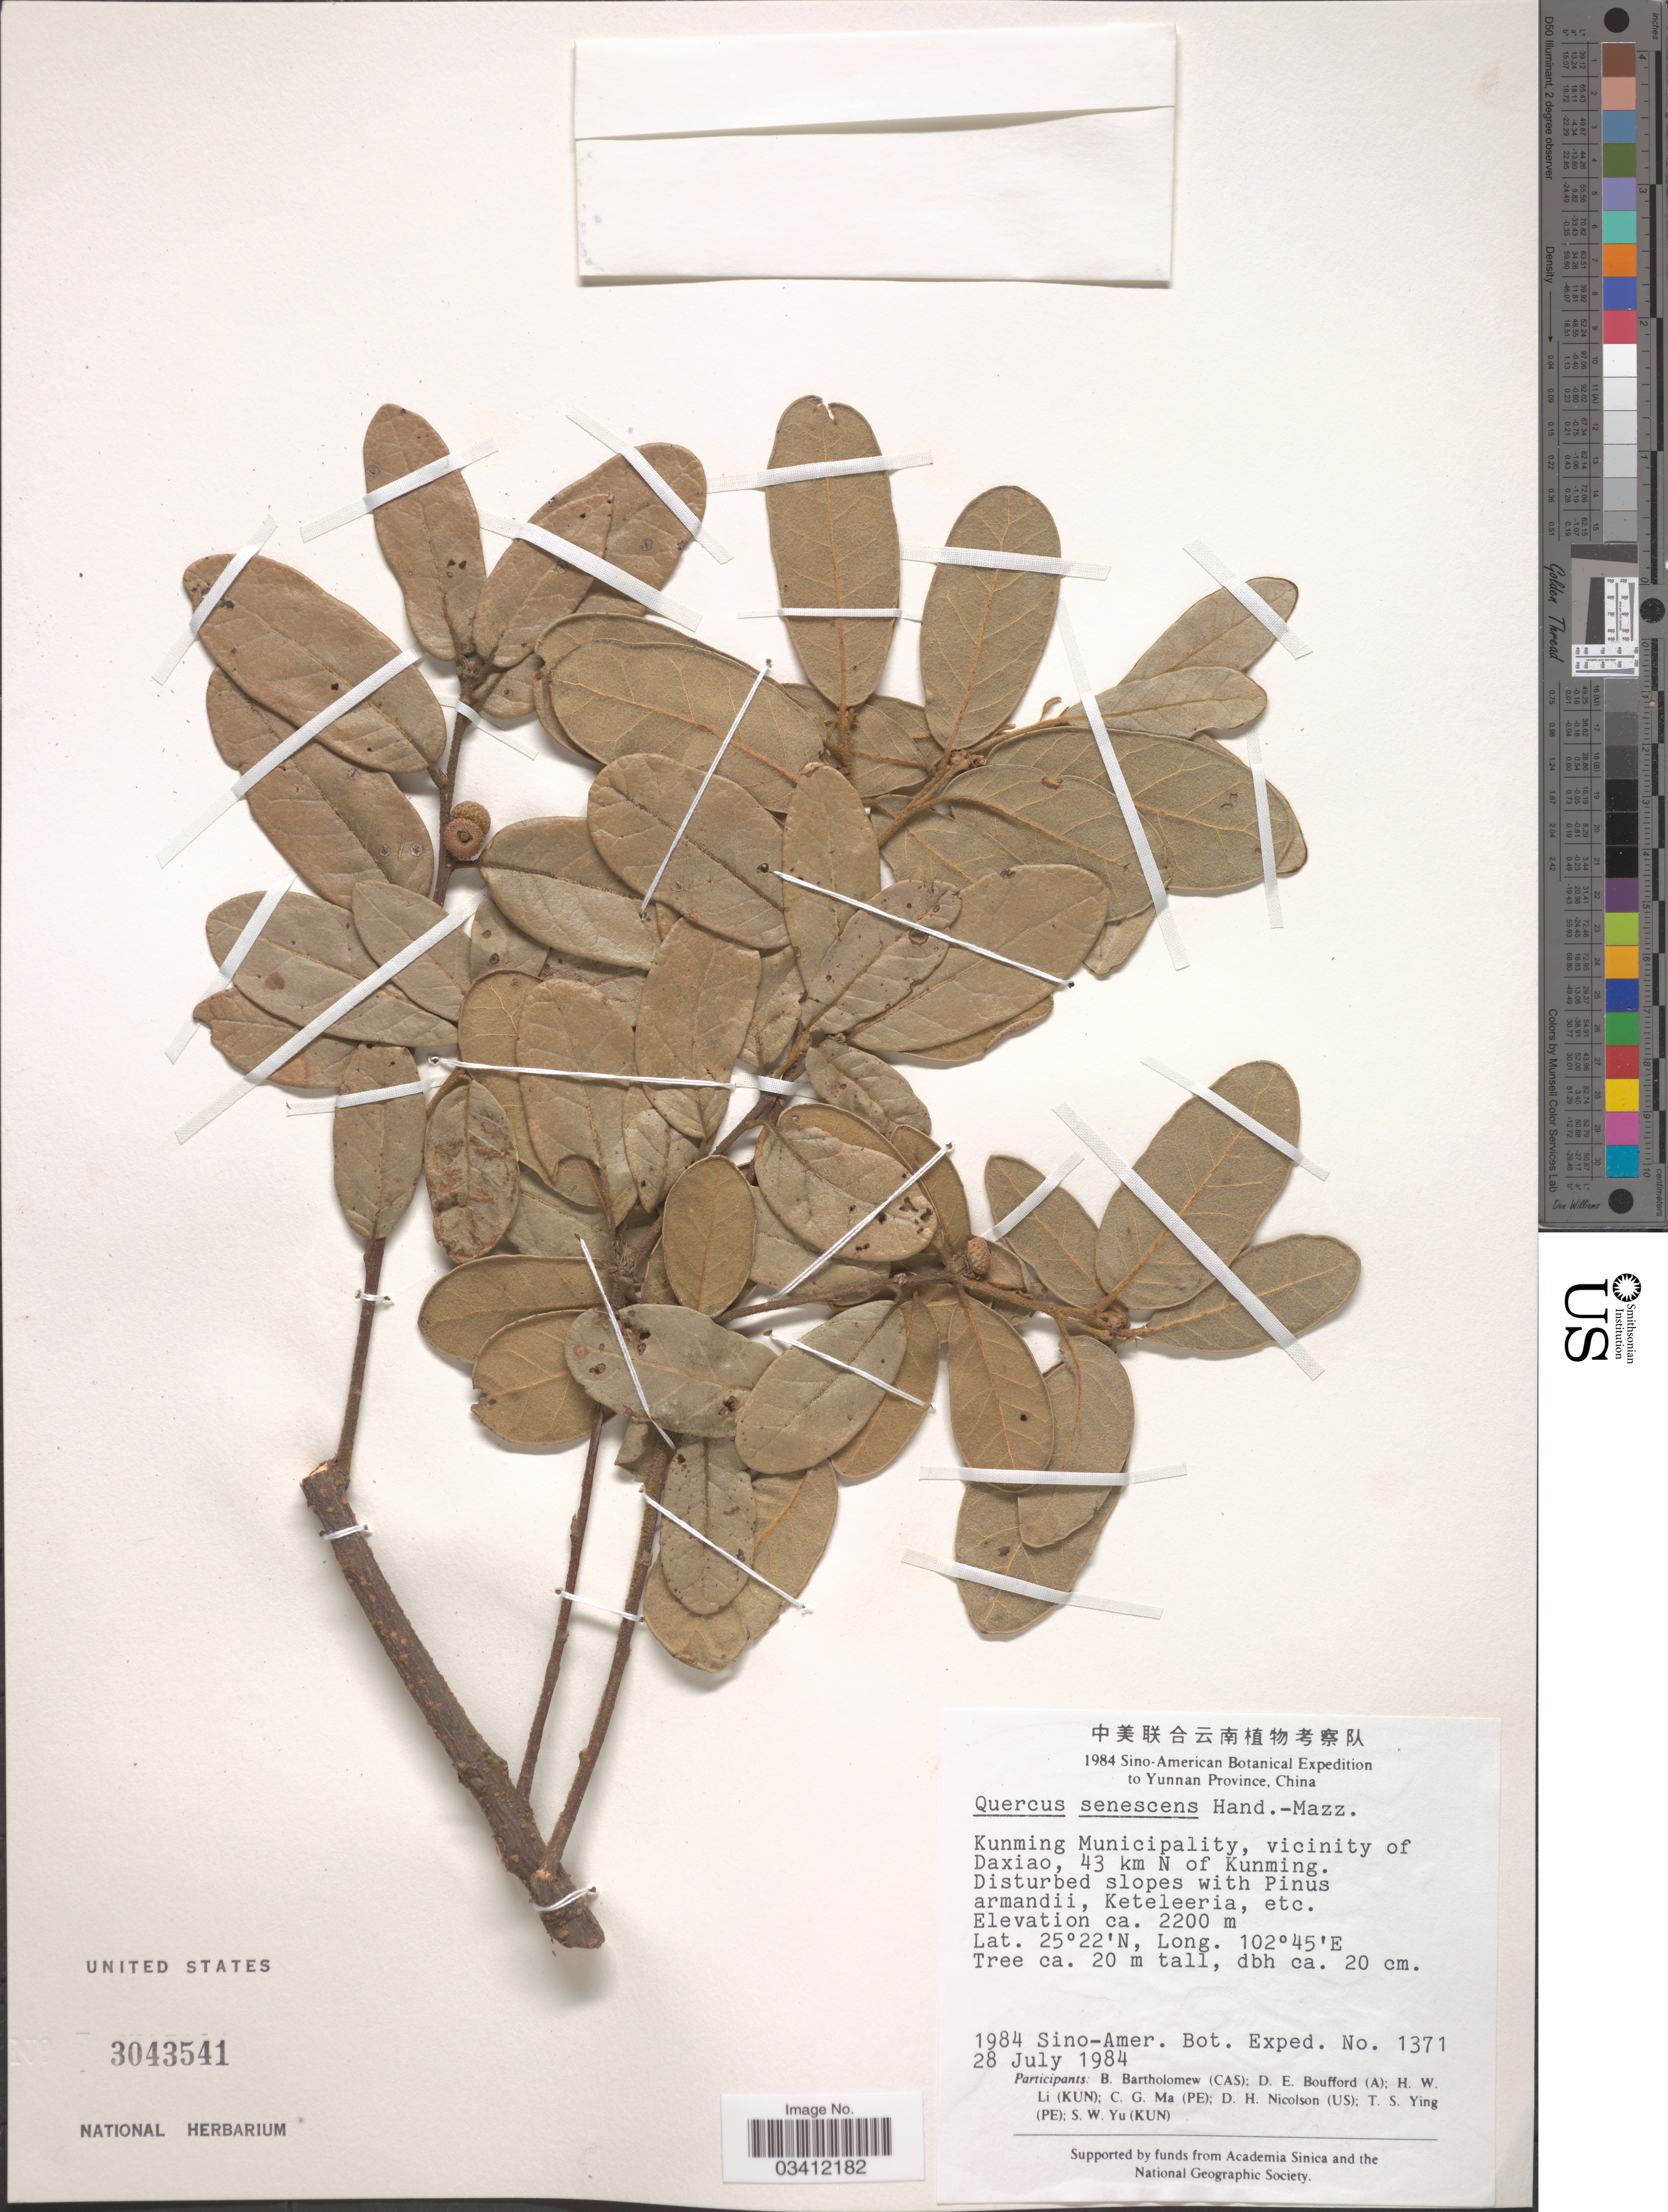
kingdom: Plantae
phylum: Tracheophyta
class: Magnoliopsida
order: Fagales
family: Fagaceae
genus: Quercus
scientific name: Quercus senescens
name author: Hand.-Mazz.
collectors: B. Bartholomew, D. E. Boufford, H. W. Li, C. Ma & et al.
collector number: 1371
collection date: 1984-07-28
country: China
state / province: Yunnan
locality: Kunming Municipality, vicinity of Daxiao, 43 km N of Kunming.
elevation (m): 2200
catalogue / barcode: US 3043541